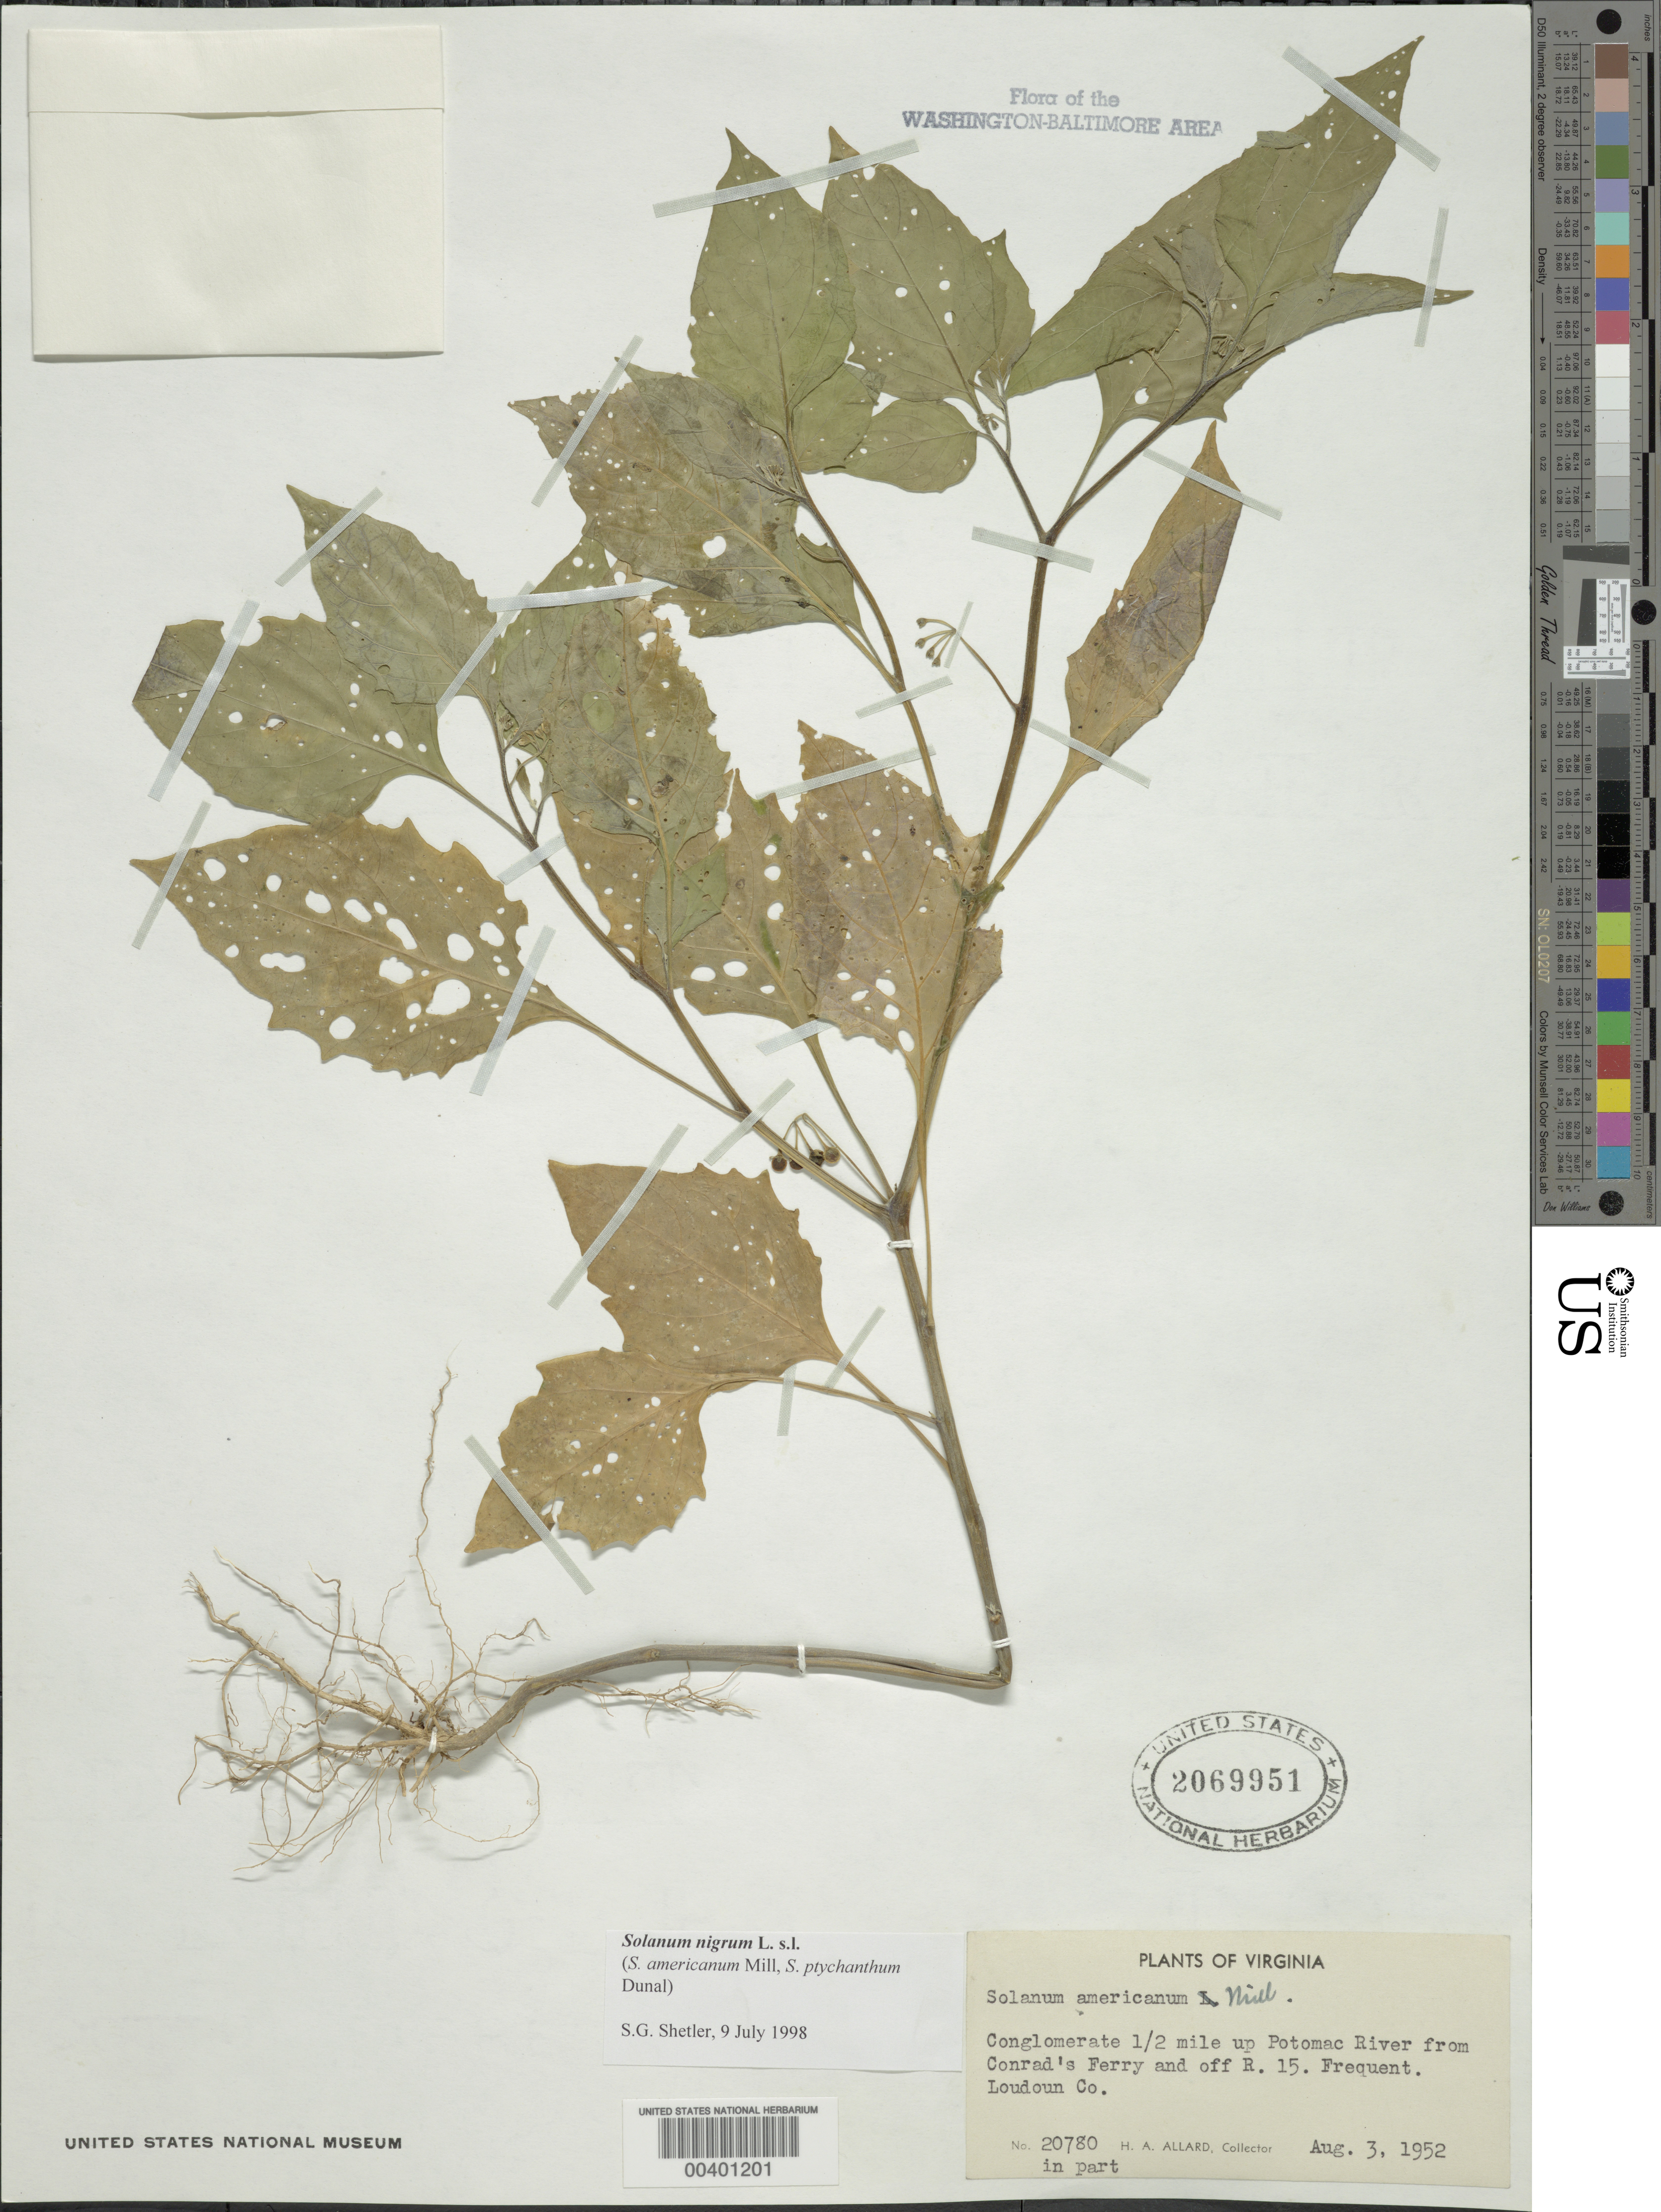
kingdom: Plantae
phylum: Tracheophyta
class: Magnoliopsida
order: Solanales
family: Solanaceae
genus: Solanum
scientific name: Solanum emulans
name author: Raf.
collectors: H. A. Allard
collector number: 20780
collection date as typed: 03 Aug 1952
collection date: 1952-08-03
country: United States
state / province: Virginia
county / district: Loudoun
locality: Conglomerate on Potomac River near Conrads Ferry, off Route 15 C. and O. Canal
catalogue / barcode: US 2069951